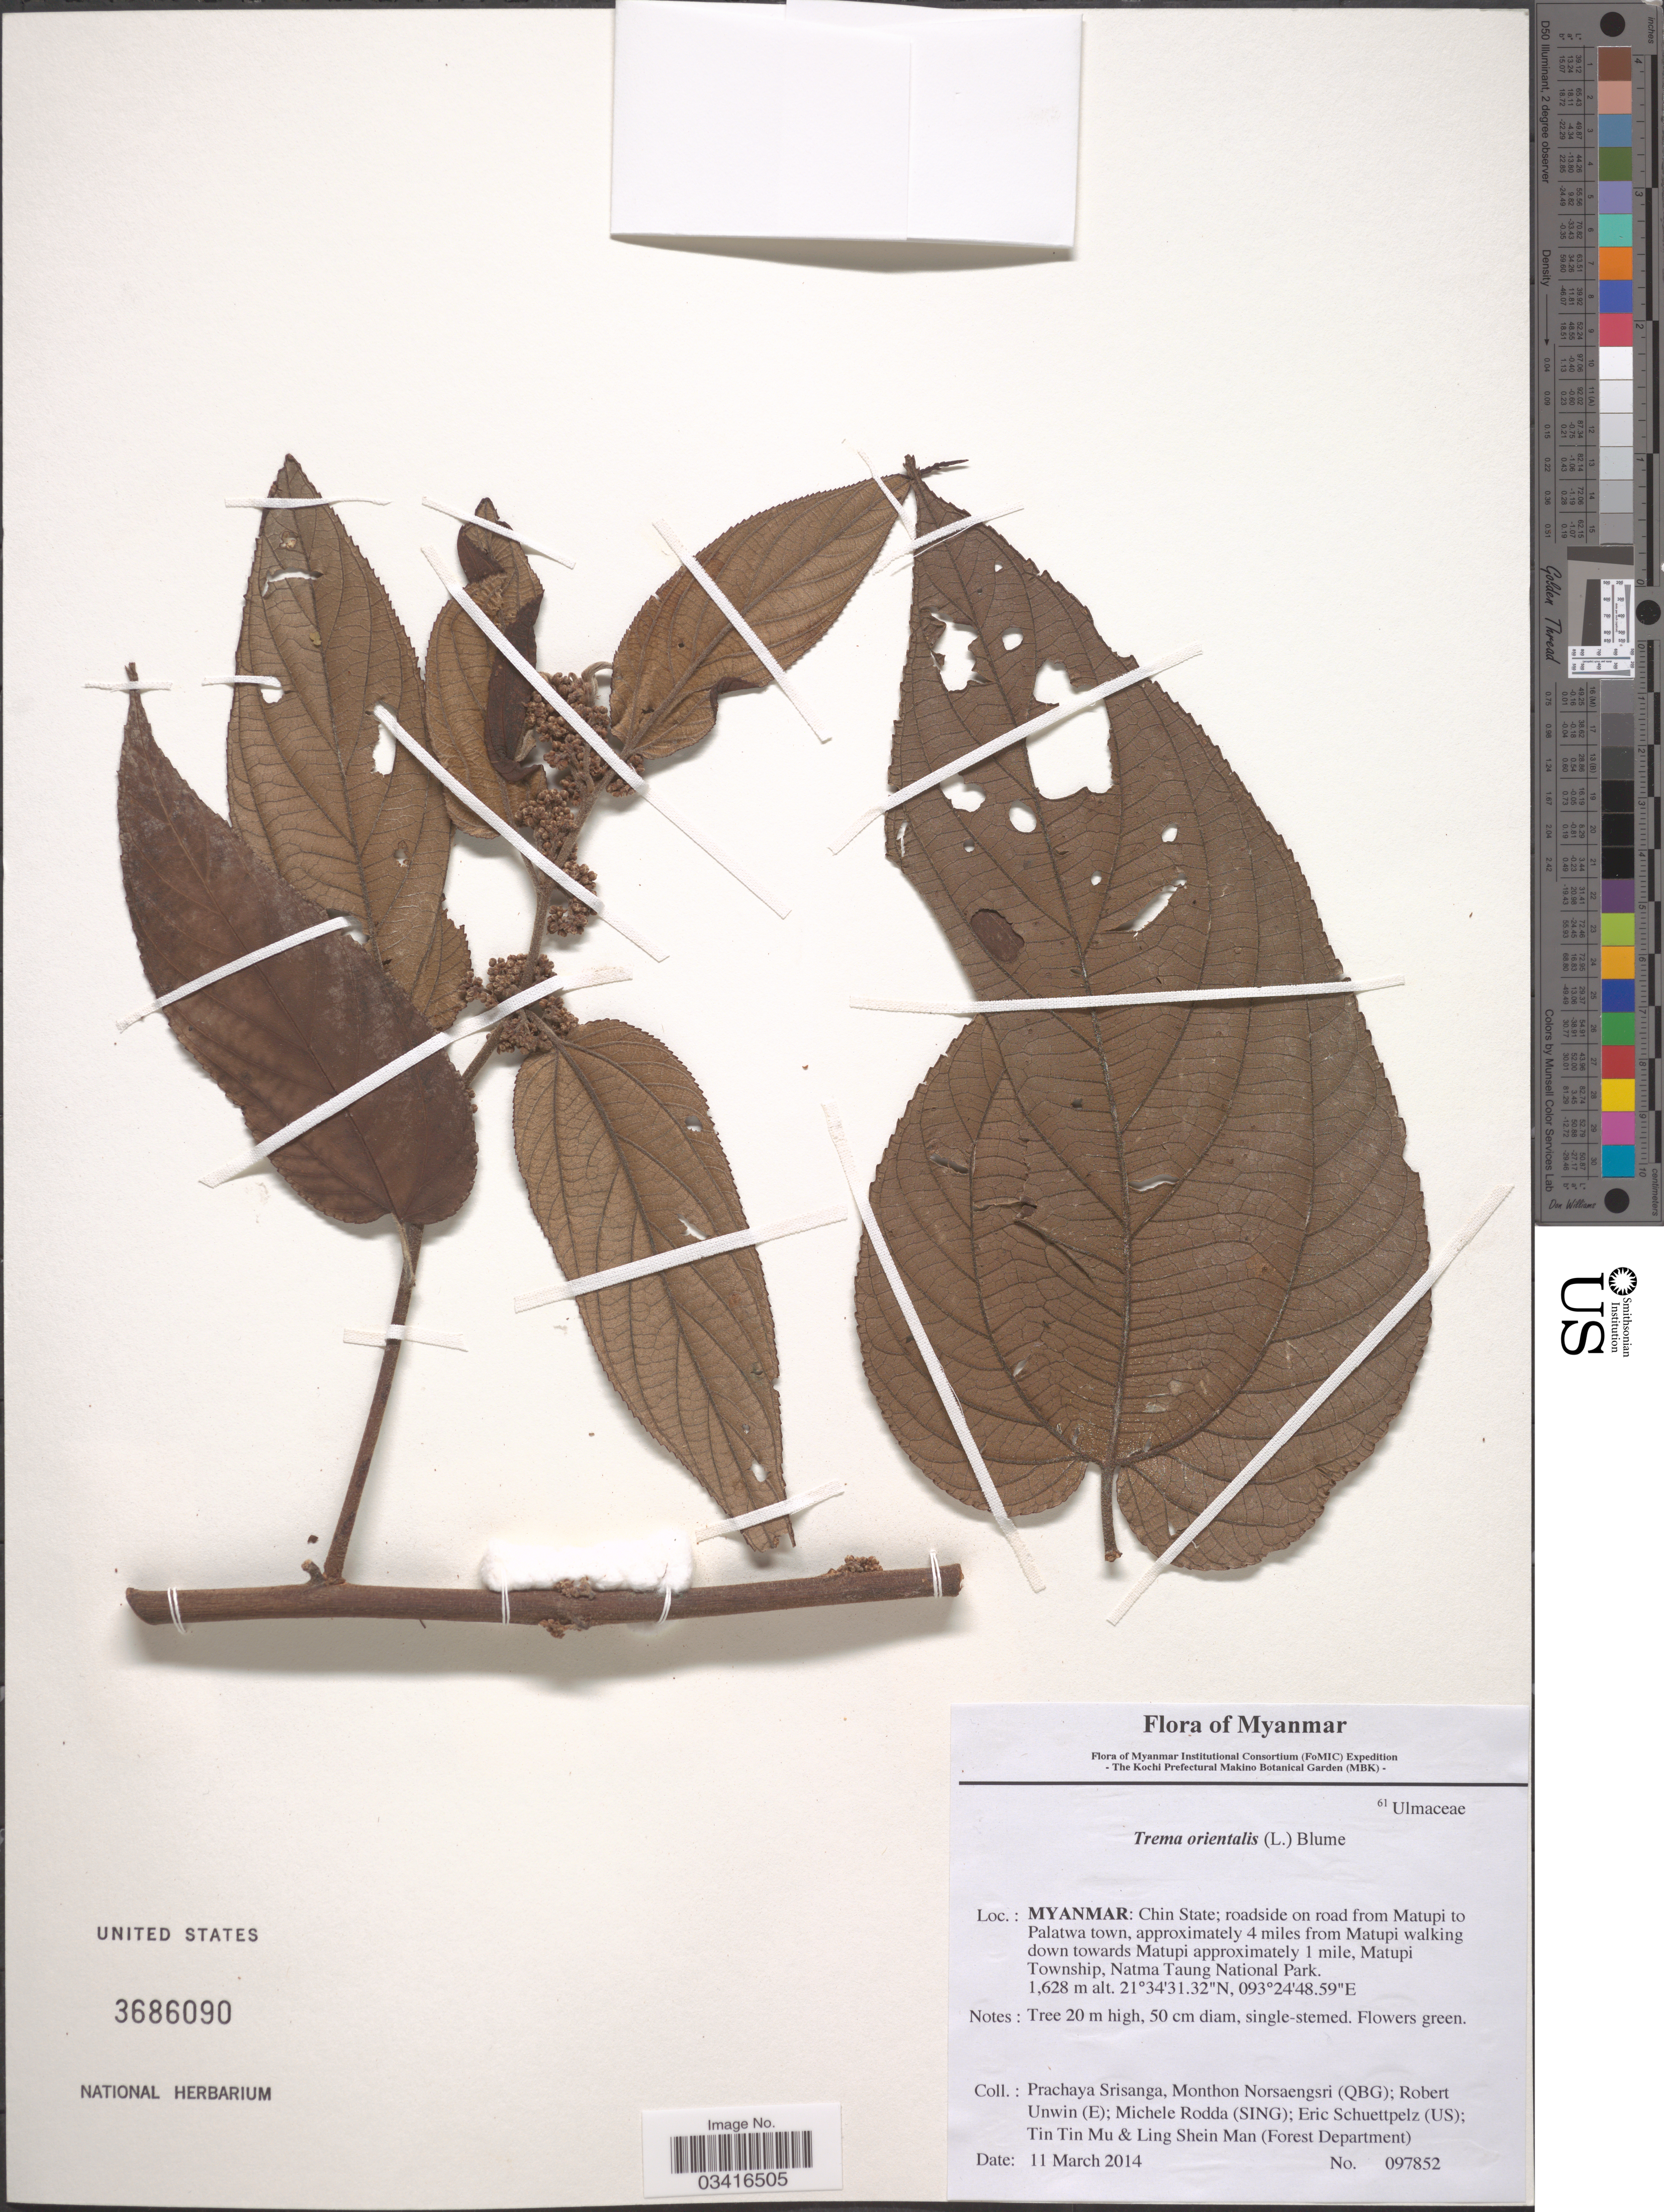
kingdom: Plantae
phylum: Tracheophyta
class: Magnoliopsida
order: Rosales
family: Cannabaceae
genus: Trema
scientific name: Trema orientale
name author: (L.) Blume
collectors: P. Srisanga, M. Norsaengsri, R. Unwin, M. Rodda & et al.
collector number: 097852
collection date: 2014-03-11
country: Myanmar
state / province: Chin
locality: Roadside on road from Matupi to Palatwa town, approximately 4 miles from Matupi walking down towards Matupi approximately 1 mile, Matupi Township, Natma Taung National Park.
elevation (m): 1628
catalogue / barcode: US 3686090